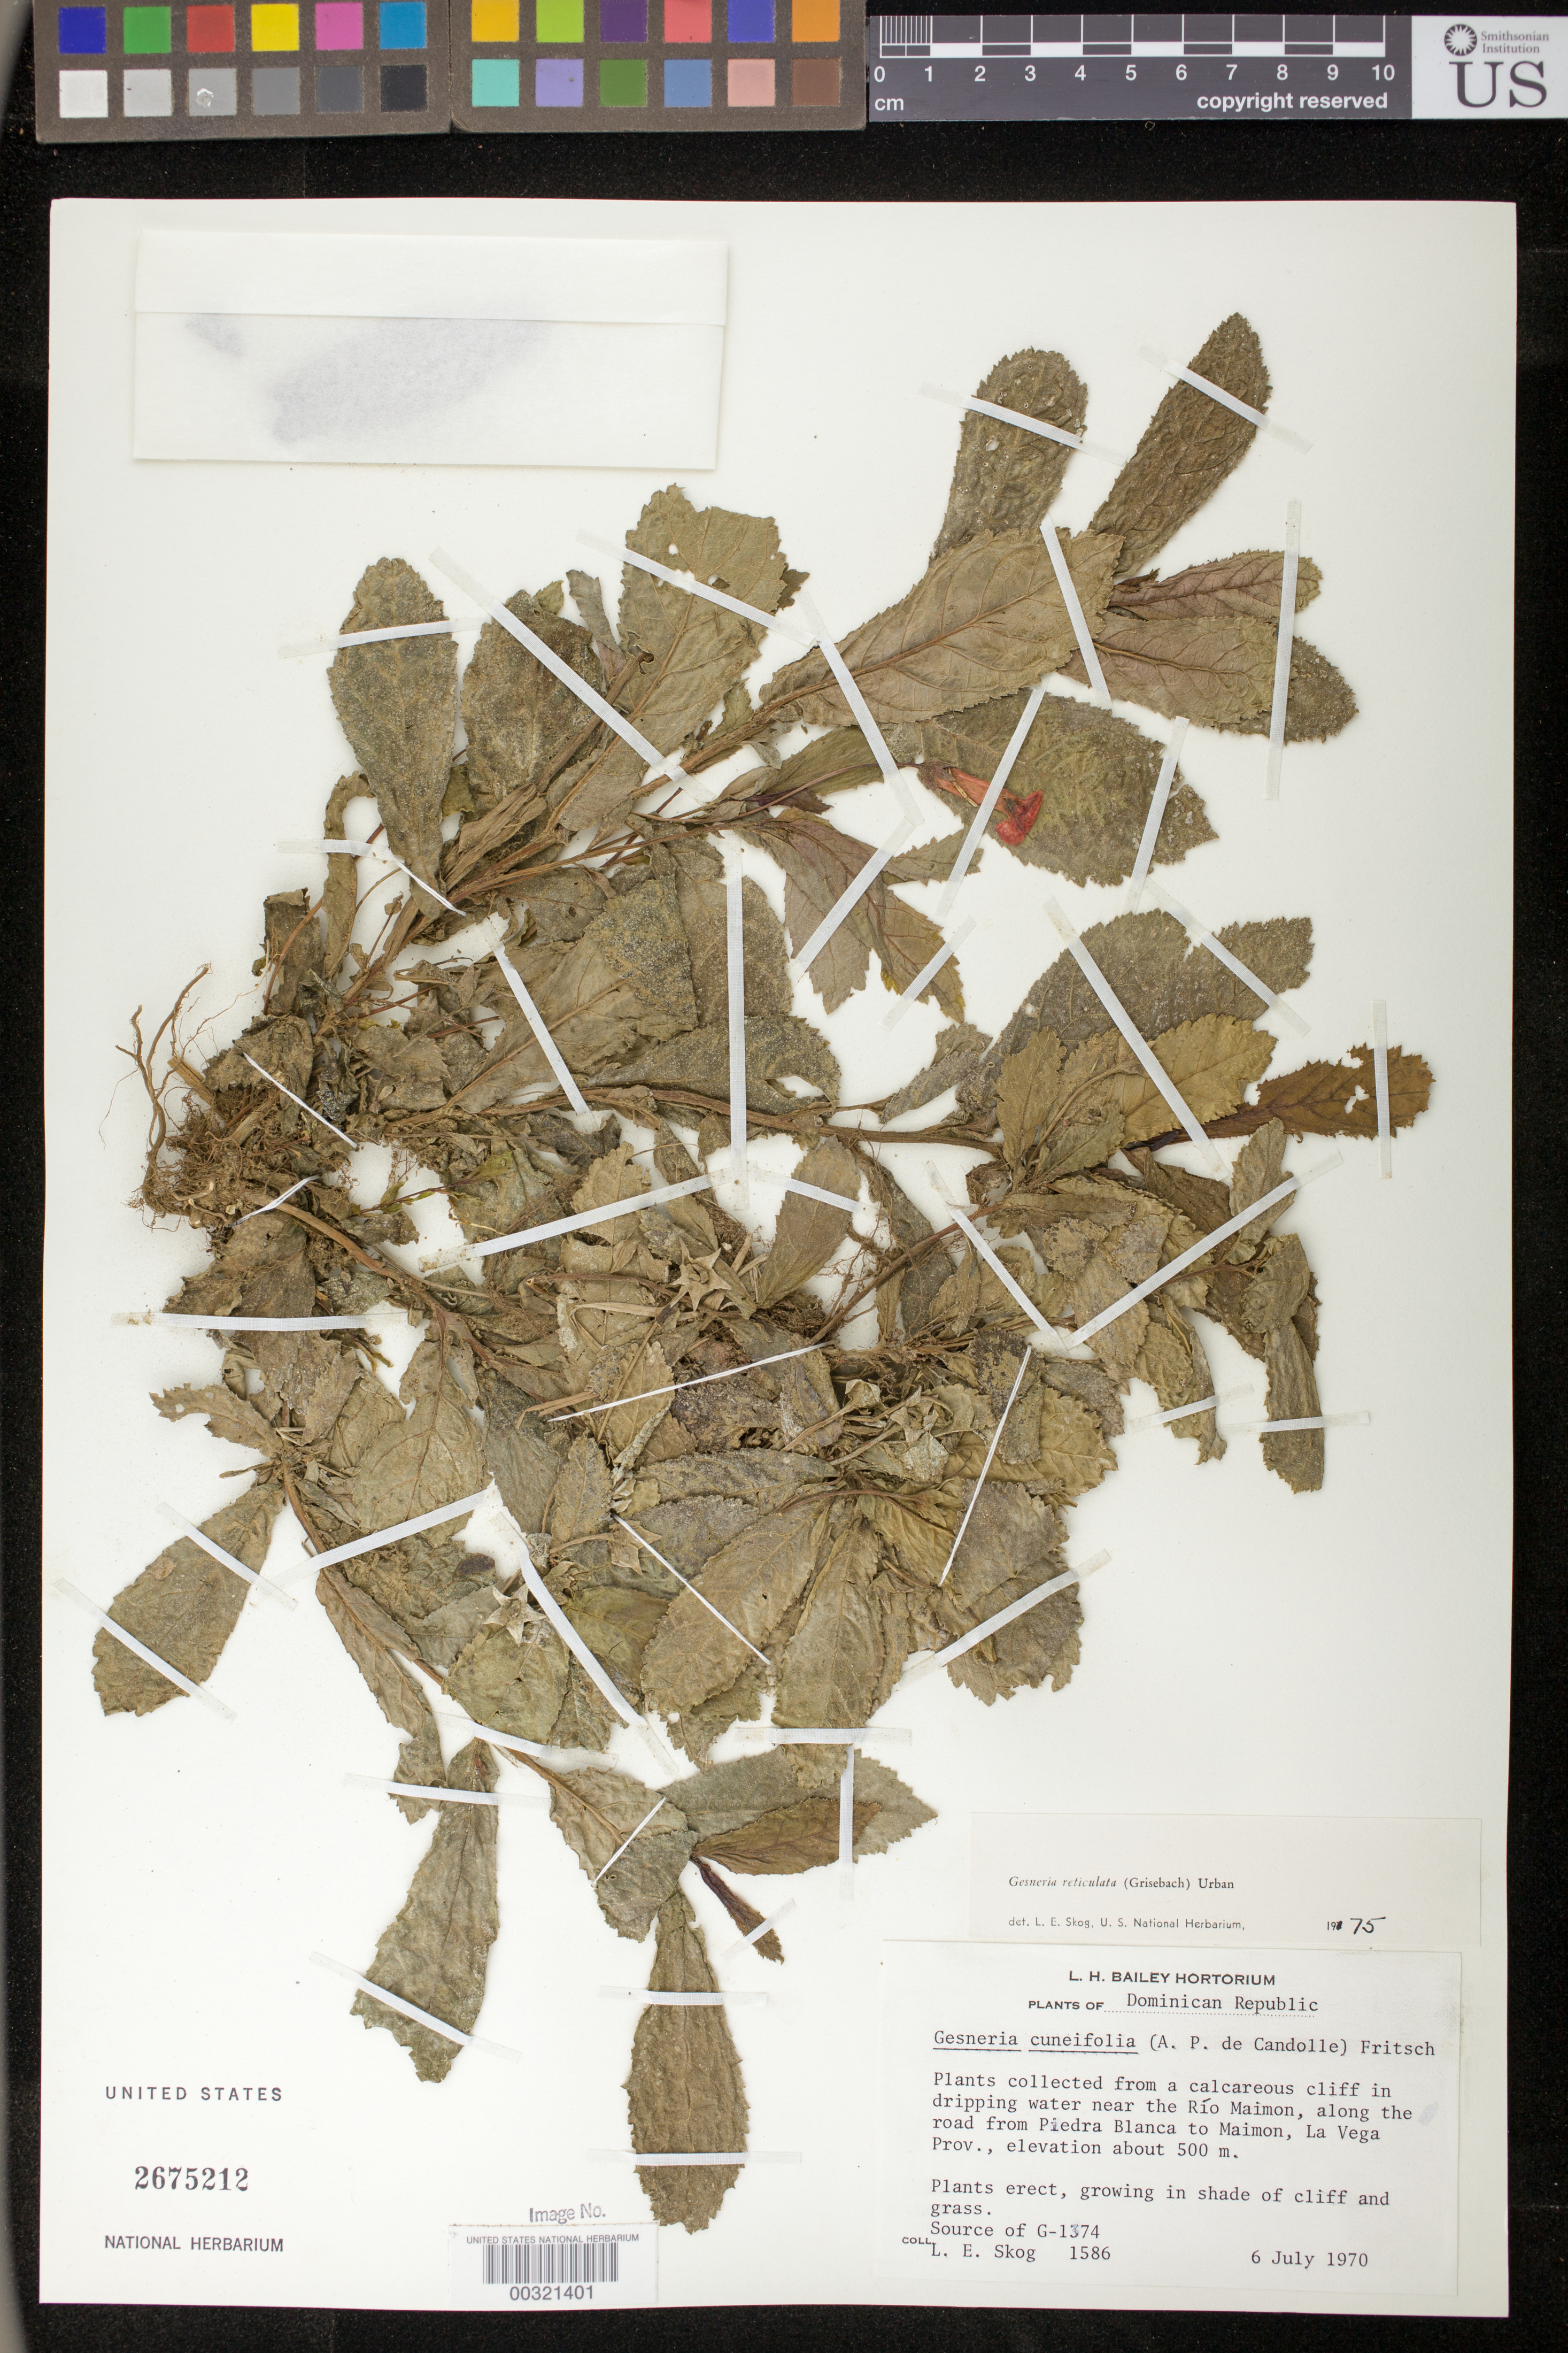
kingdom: Plantae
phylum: Tracheophyta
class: Magnoliopsida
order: Lamiales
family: Gesneriaceae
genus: Gesneria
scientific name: Gesneria reticulata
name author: (Griseb.) Urb.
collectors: L. E. Skog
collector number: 1586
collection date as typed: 06 Jul 1970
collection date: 1970-07-06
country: Dominican Republic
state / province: La Vega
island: Hispaniola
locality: Near the Rio Maimon, along the road from Piedra Blanca to Maimon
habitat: Calcareous cliff in dripping water; growing in shade of cliff and grass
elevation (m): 500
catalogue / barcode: US 2675212